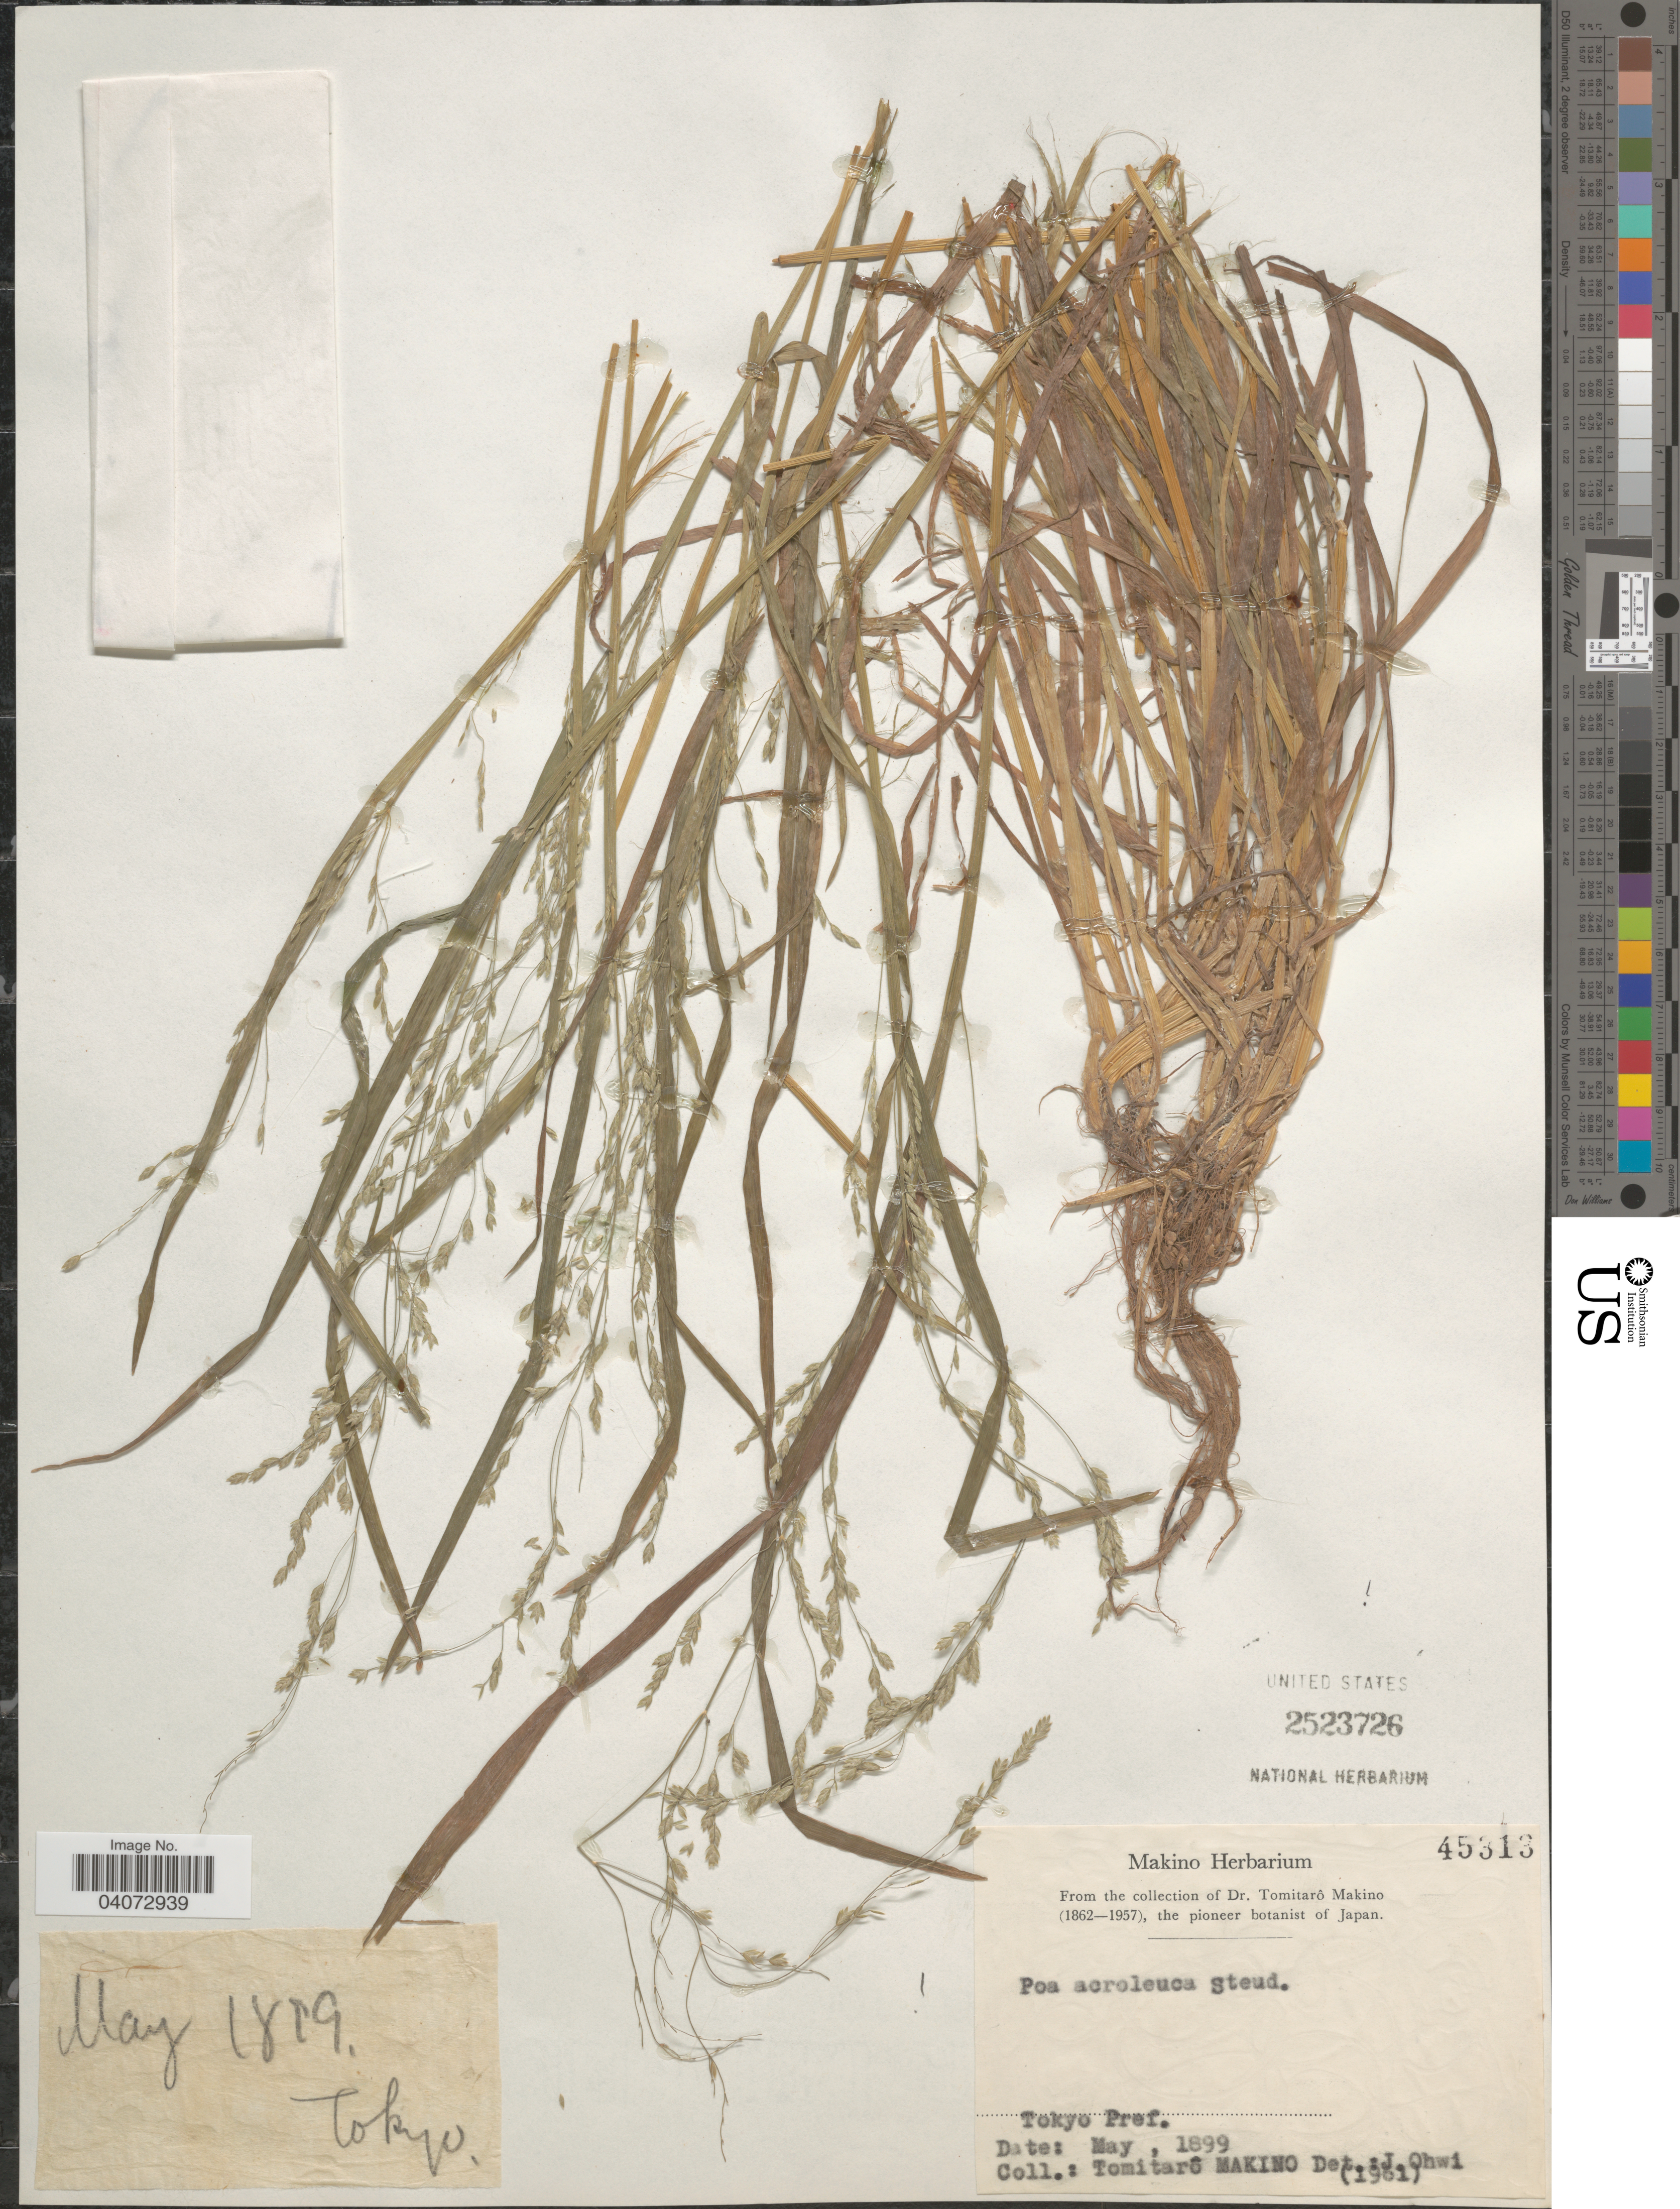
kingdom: Plantae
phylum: Tracheophyta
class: Liliopsida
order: Poales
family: Poaceae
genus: Poa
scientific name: Poa acroleuca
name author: Steud.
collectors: T. Makino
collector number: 45313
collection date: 1899-05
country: Japan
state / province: Tokyo, Federal City of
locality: Tokyo Pref.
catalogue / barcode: US 2523726